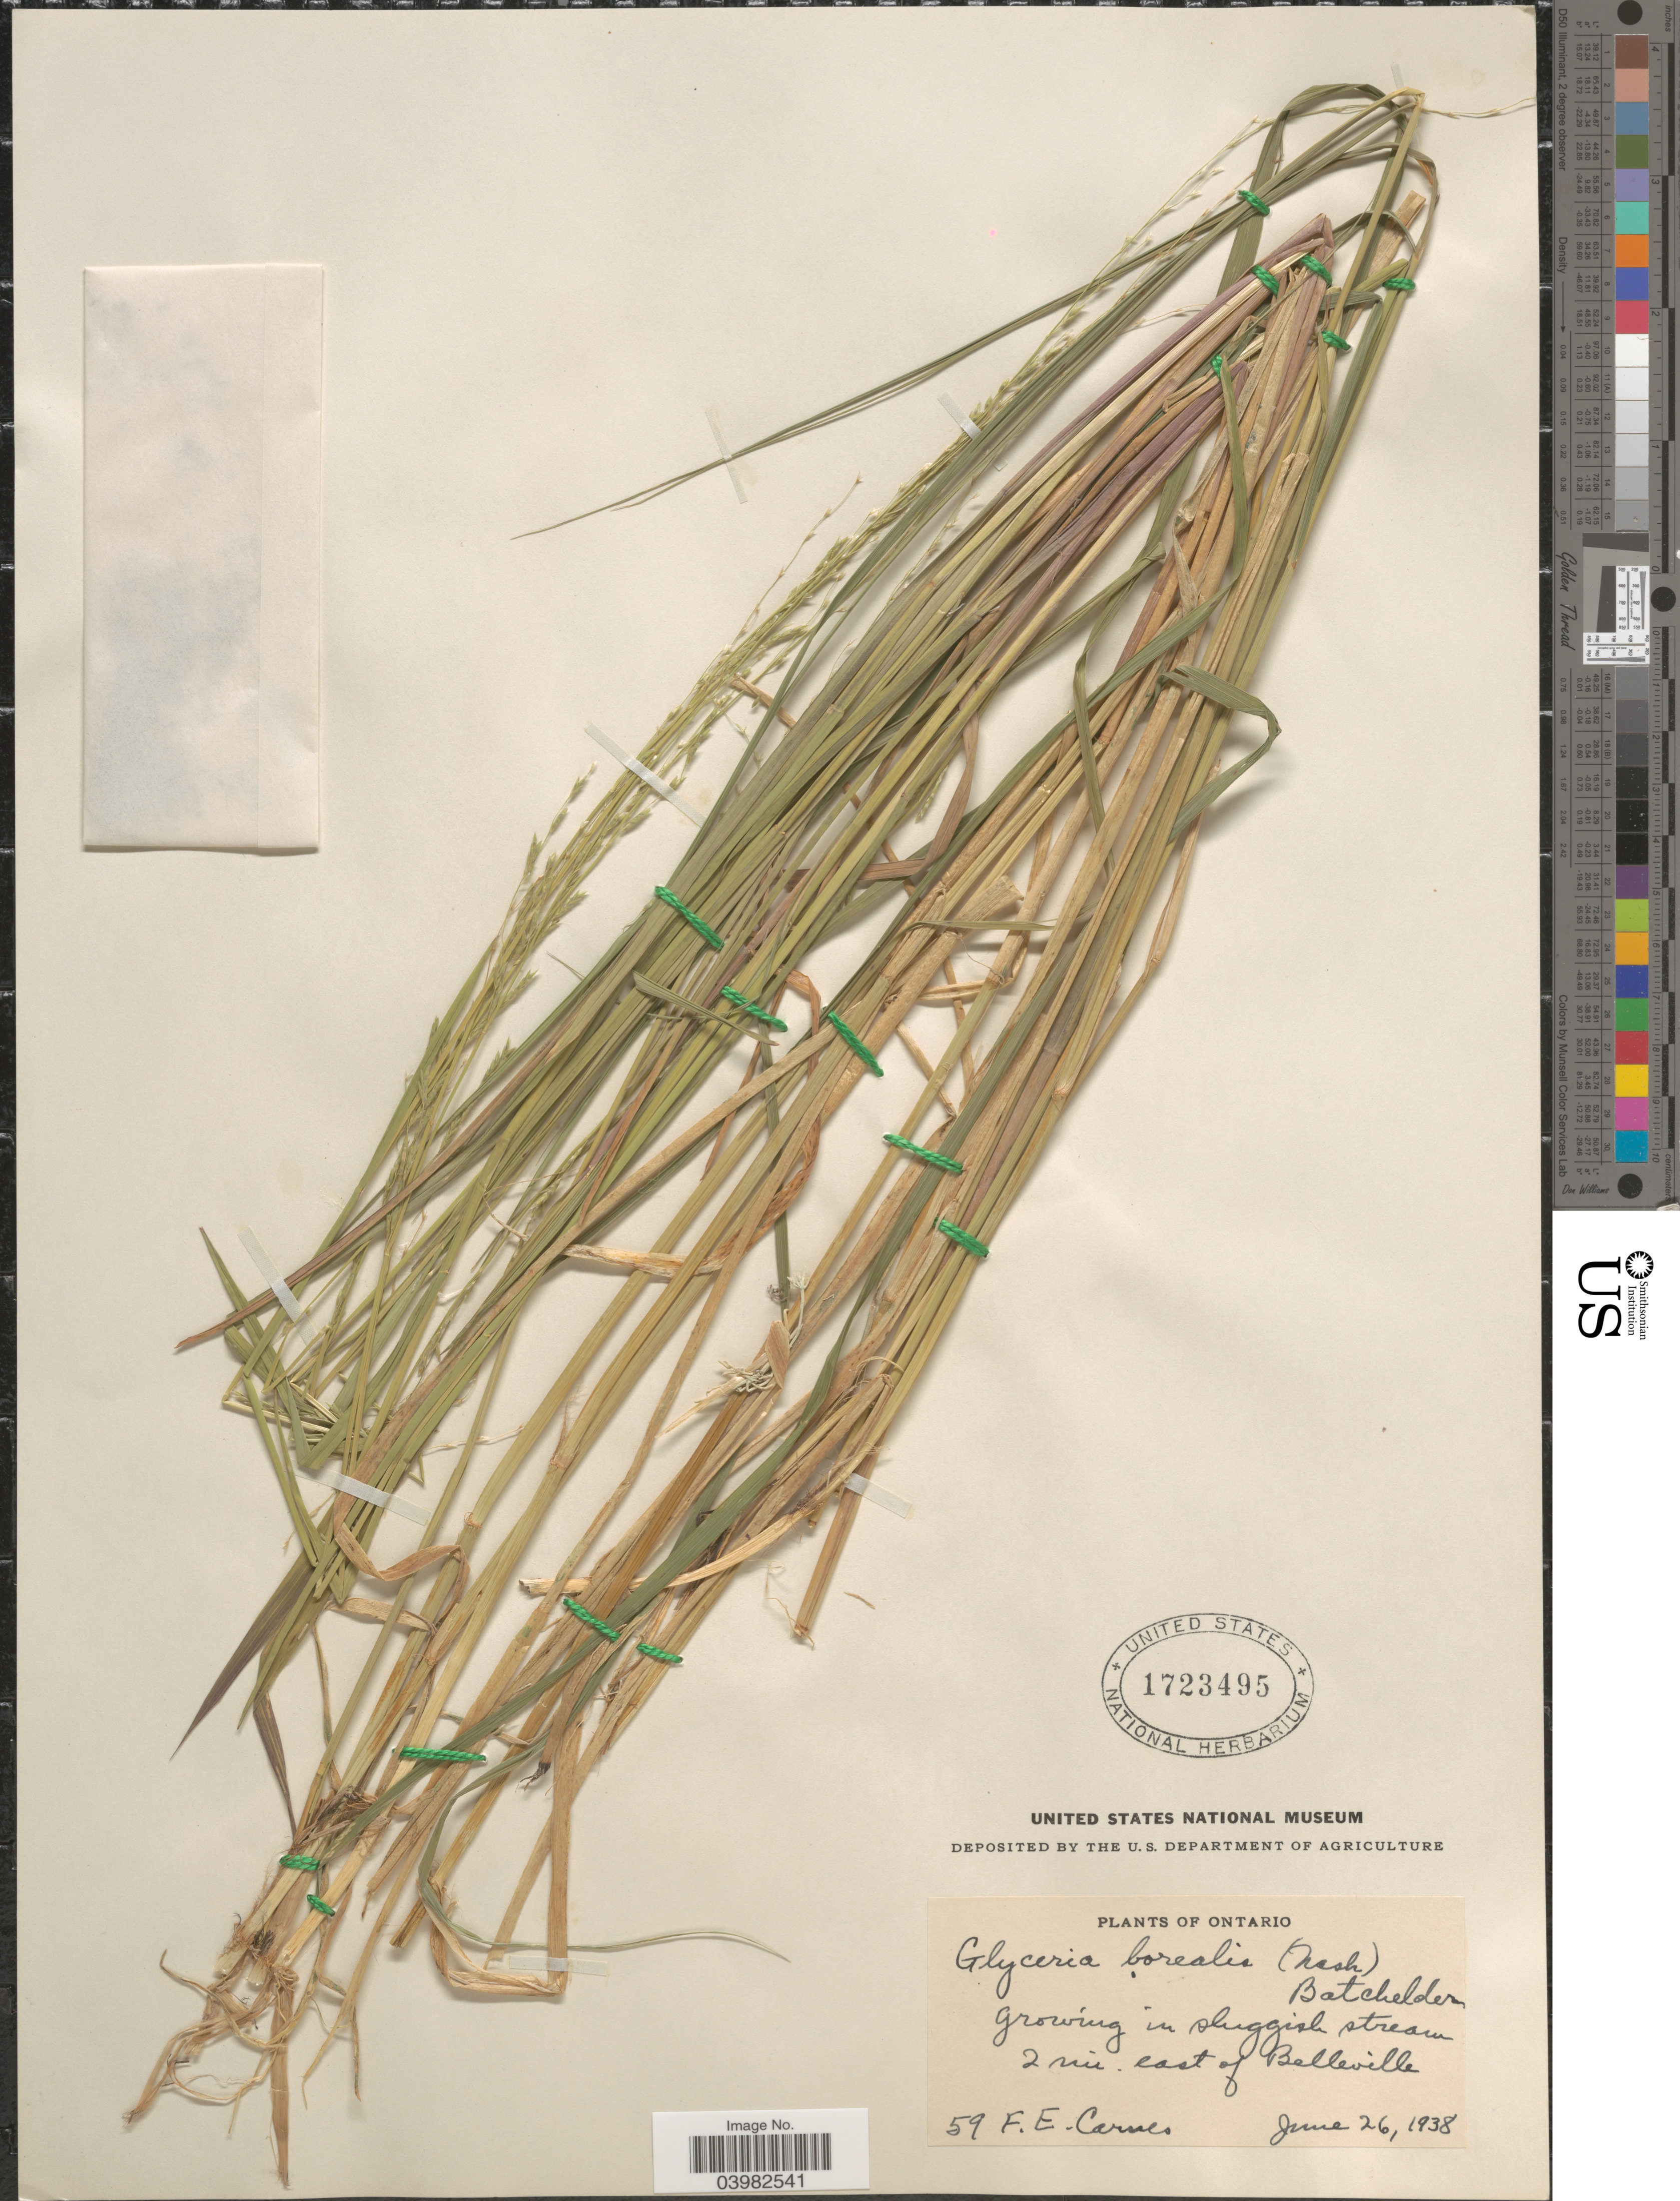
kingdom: Plantae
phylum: Tracheophyta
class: Liliopsida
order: Poales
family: Poaceae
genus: Glyceria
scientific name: Glyceria borealis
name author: (Nash) Batchelder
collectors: F. Carnes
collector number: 59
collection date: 1938-06-26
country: Canada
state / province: Ontario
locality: In sluggish stream 2 mi. east of Belleville.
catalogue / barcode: US 1723495